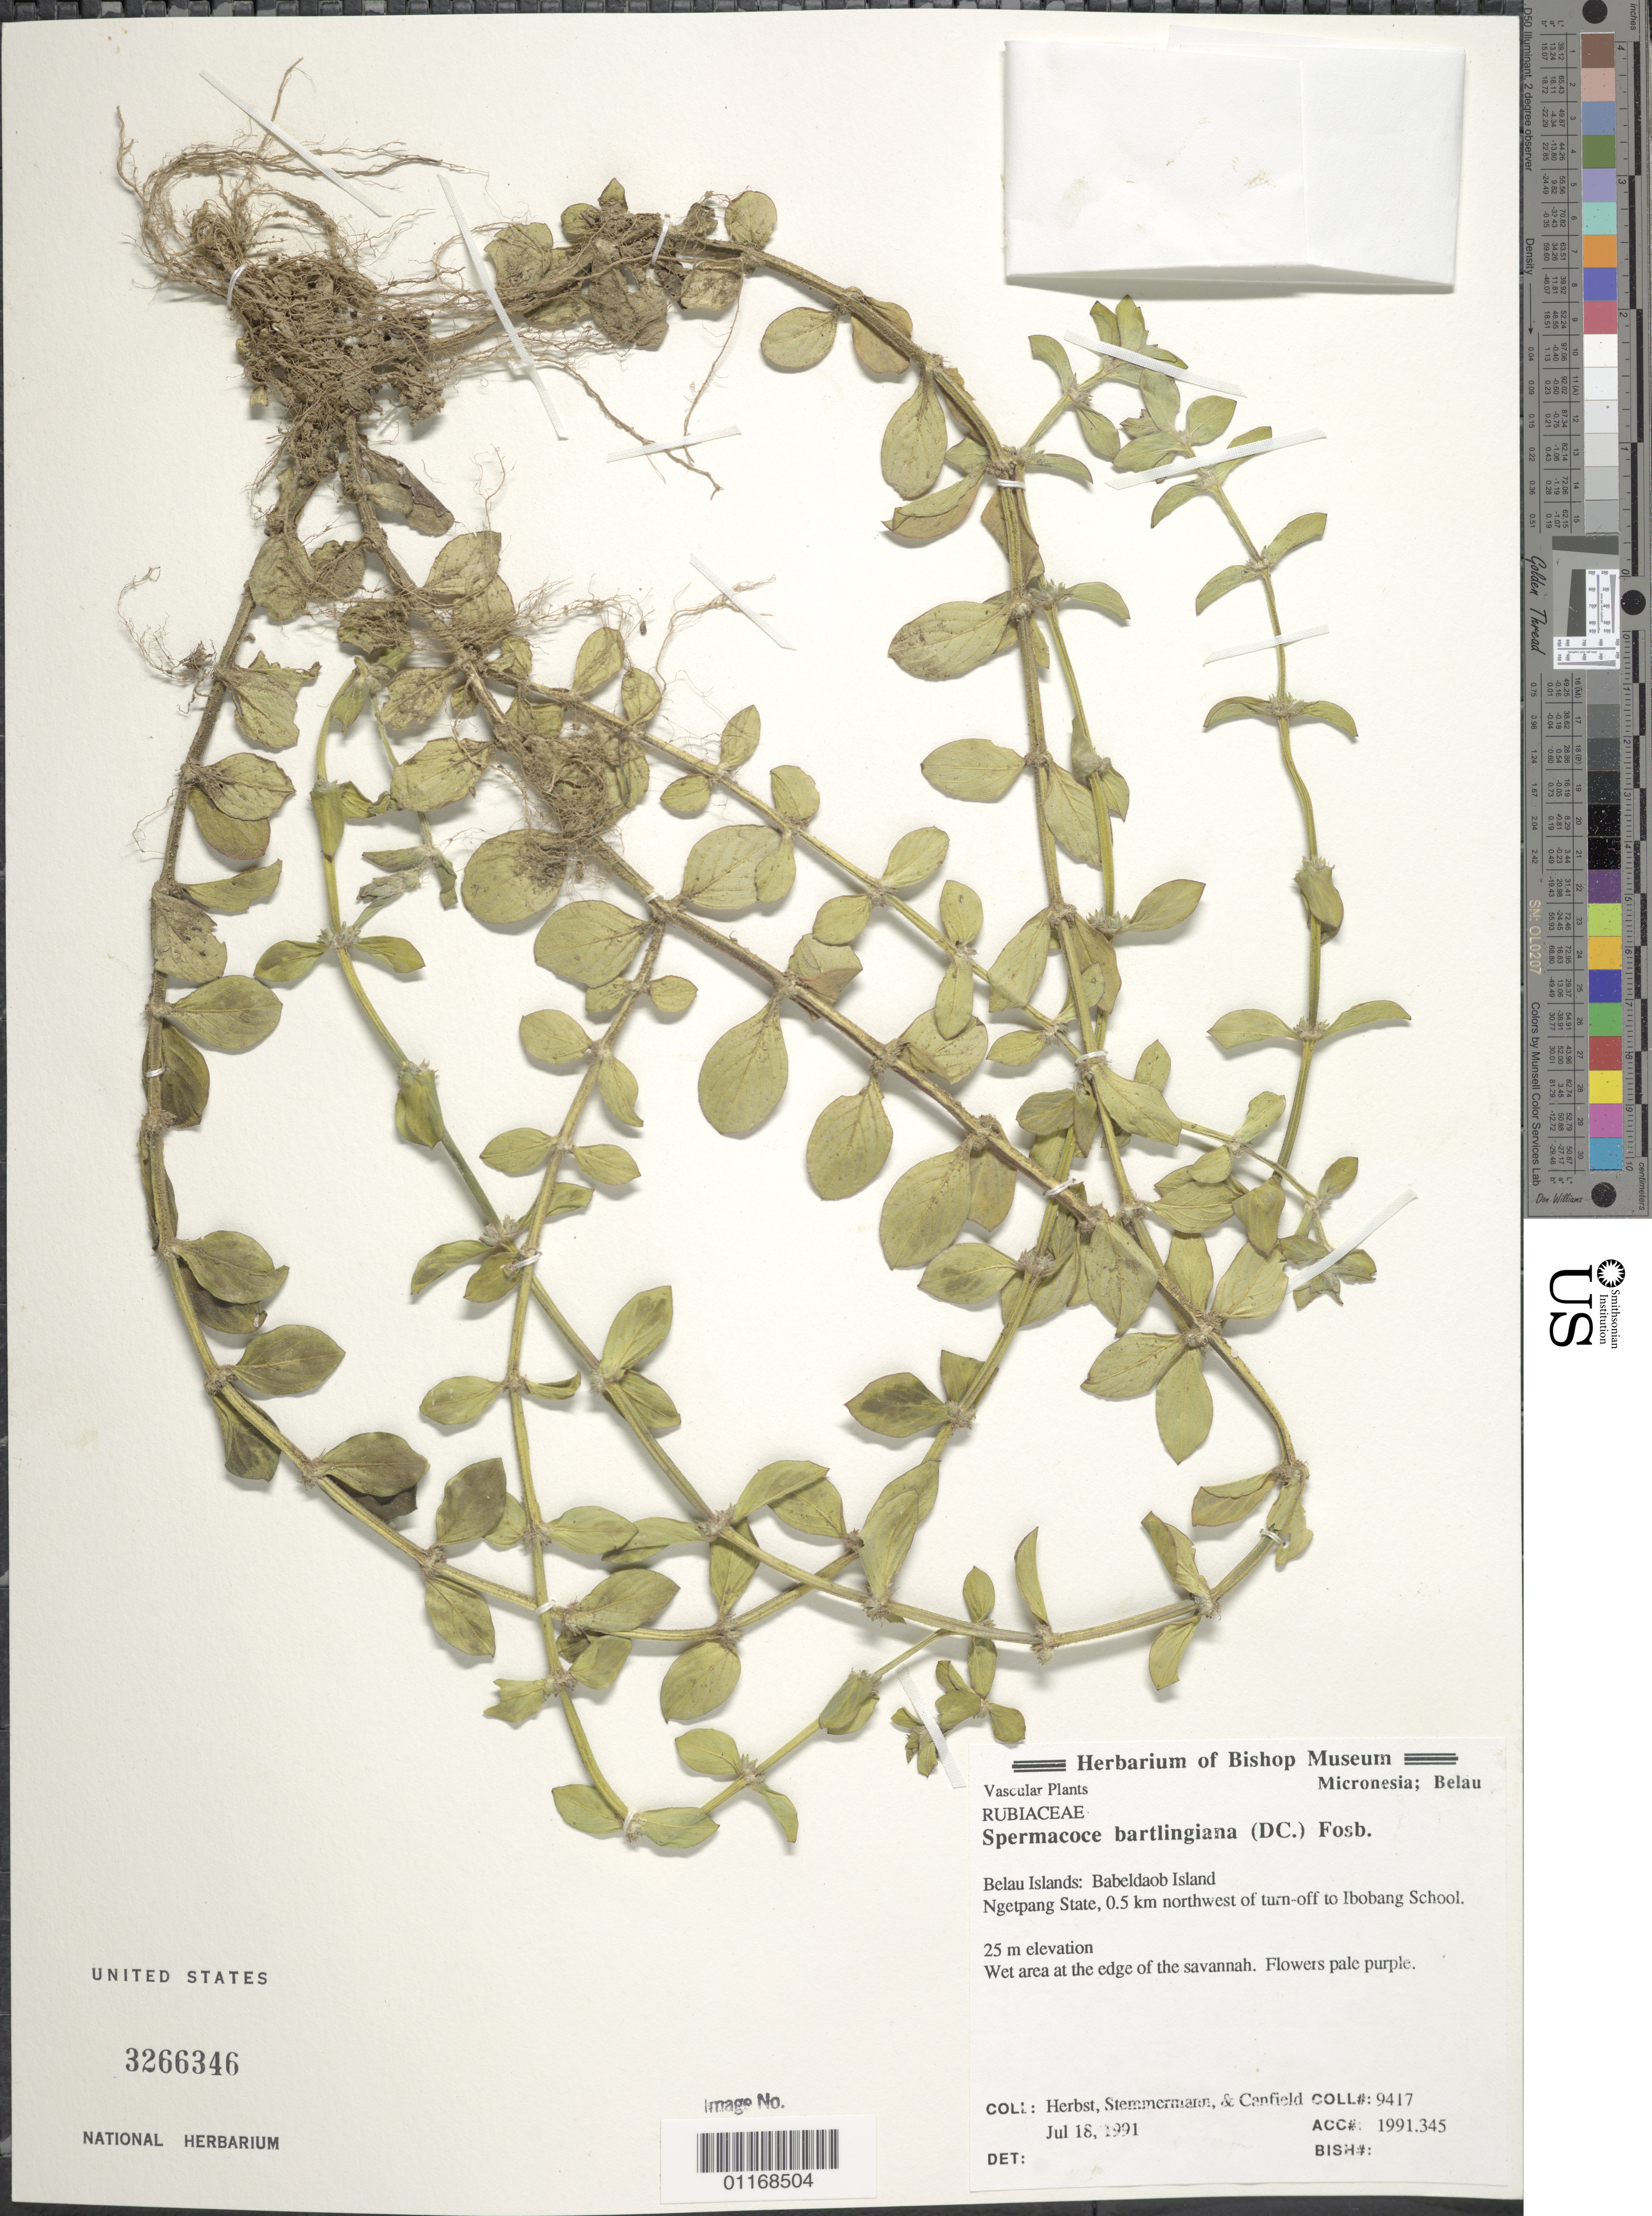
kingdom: Plantae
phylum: Tracheophyta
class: Magnoliopsida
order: Gentianales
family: Rubiaceae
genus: Spermacoce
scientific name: Spermacoce bartlingiana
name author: (DC.) Fosberg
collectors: D. R. Herbst, L. Stemmermann & J. Canfield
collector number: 9417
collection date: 1991-07-18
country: Palau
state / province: Ngatpang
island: Babeldaob [Babelthuap]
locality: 0.5 KM NW of turn-off to Ibobang school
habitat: Wet edge at the edge of the savannah.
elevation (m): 25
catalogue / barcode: US 3266346